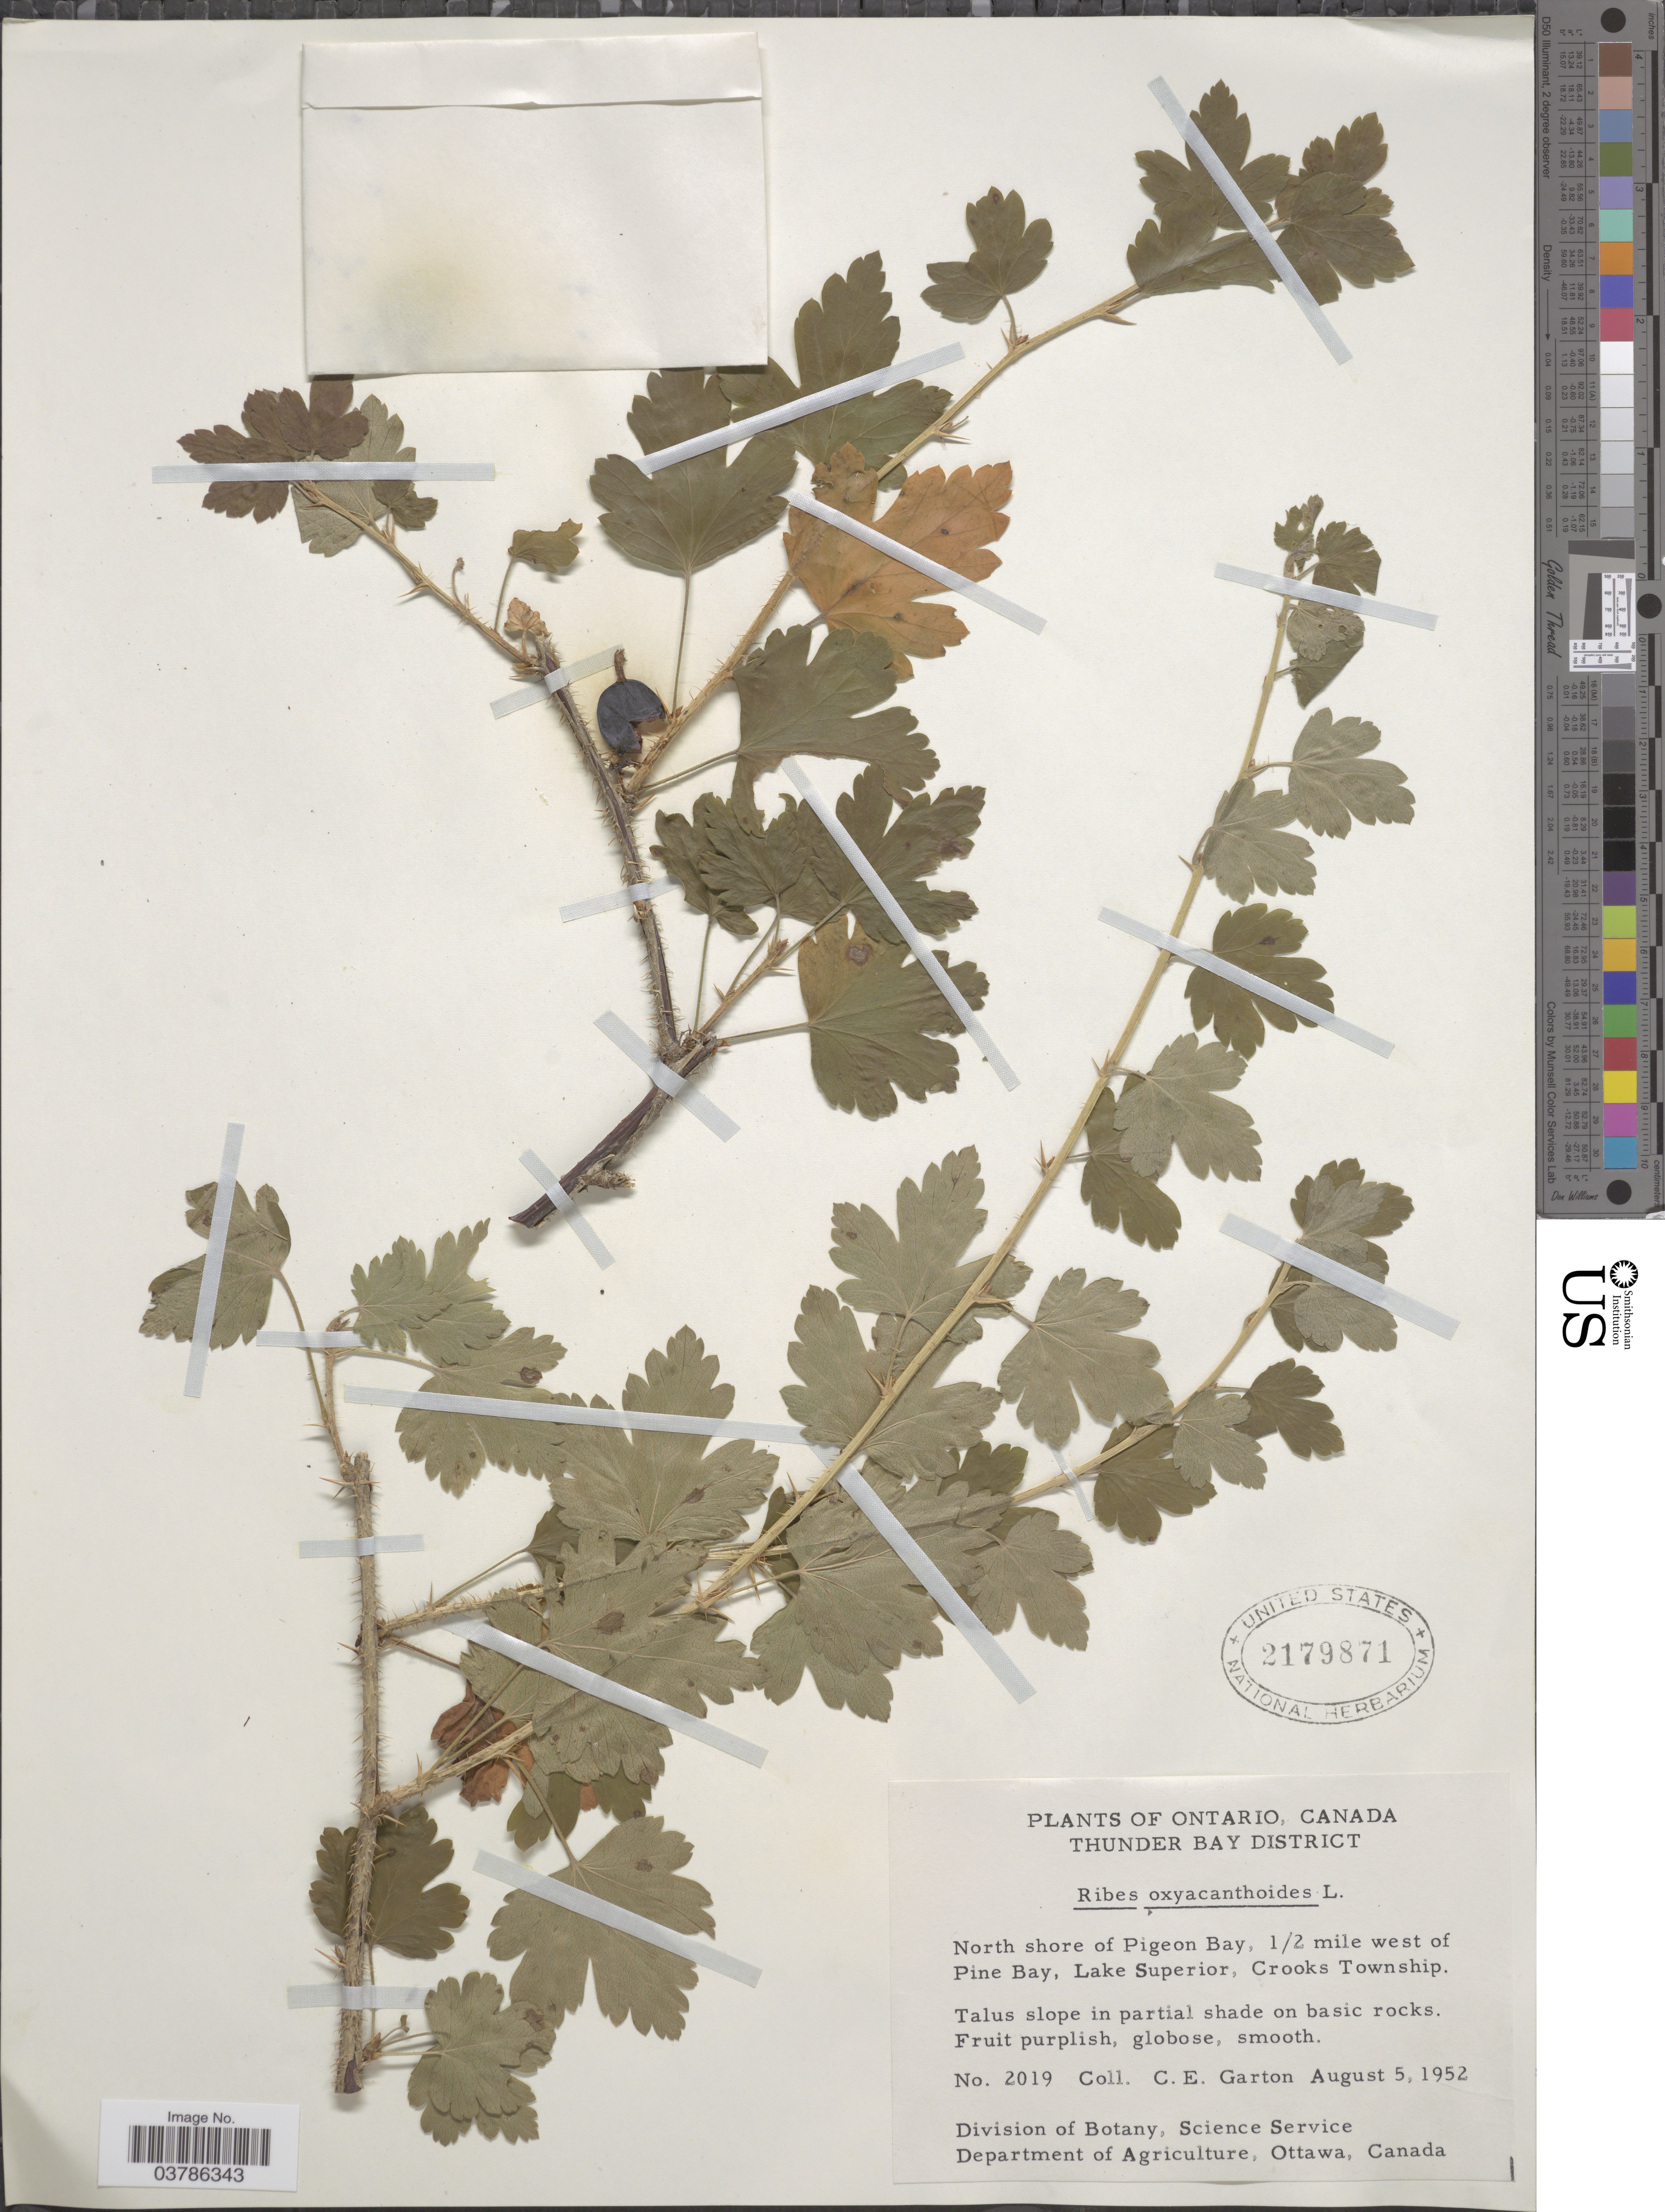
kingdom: Plantae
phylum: Tracheophyta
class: Magnoliopsida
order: Saxifragales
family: Grossulariaceae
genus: Ribes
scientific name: Ribes oxyacanthoides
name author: L.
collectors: C. E. Garton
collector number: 2019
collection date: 1952-08-05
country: Canada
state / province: Ontario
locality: Thunder Bay District. North shore of Pigeon Bay, ½ mile west of Pine Bay, Lake Superior, Crooks Township.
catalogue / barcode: US 2179871